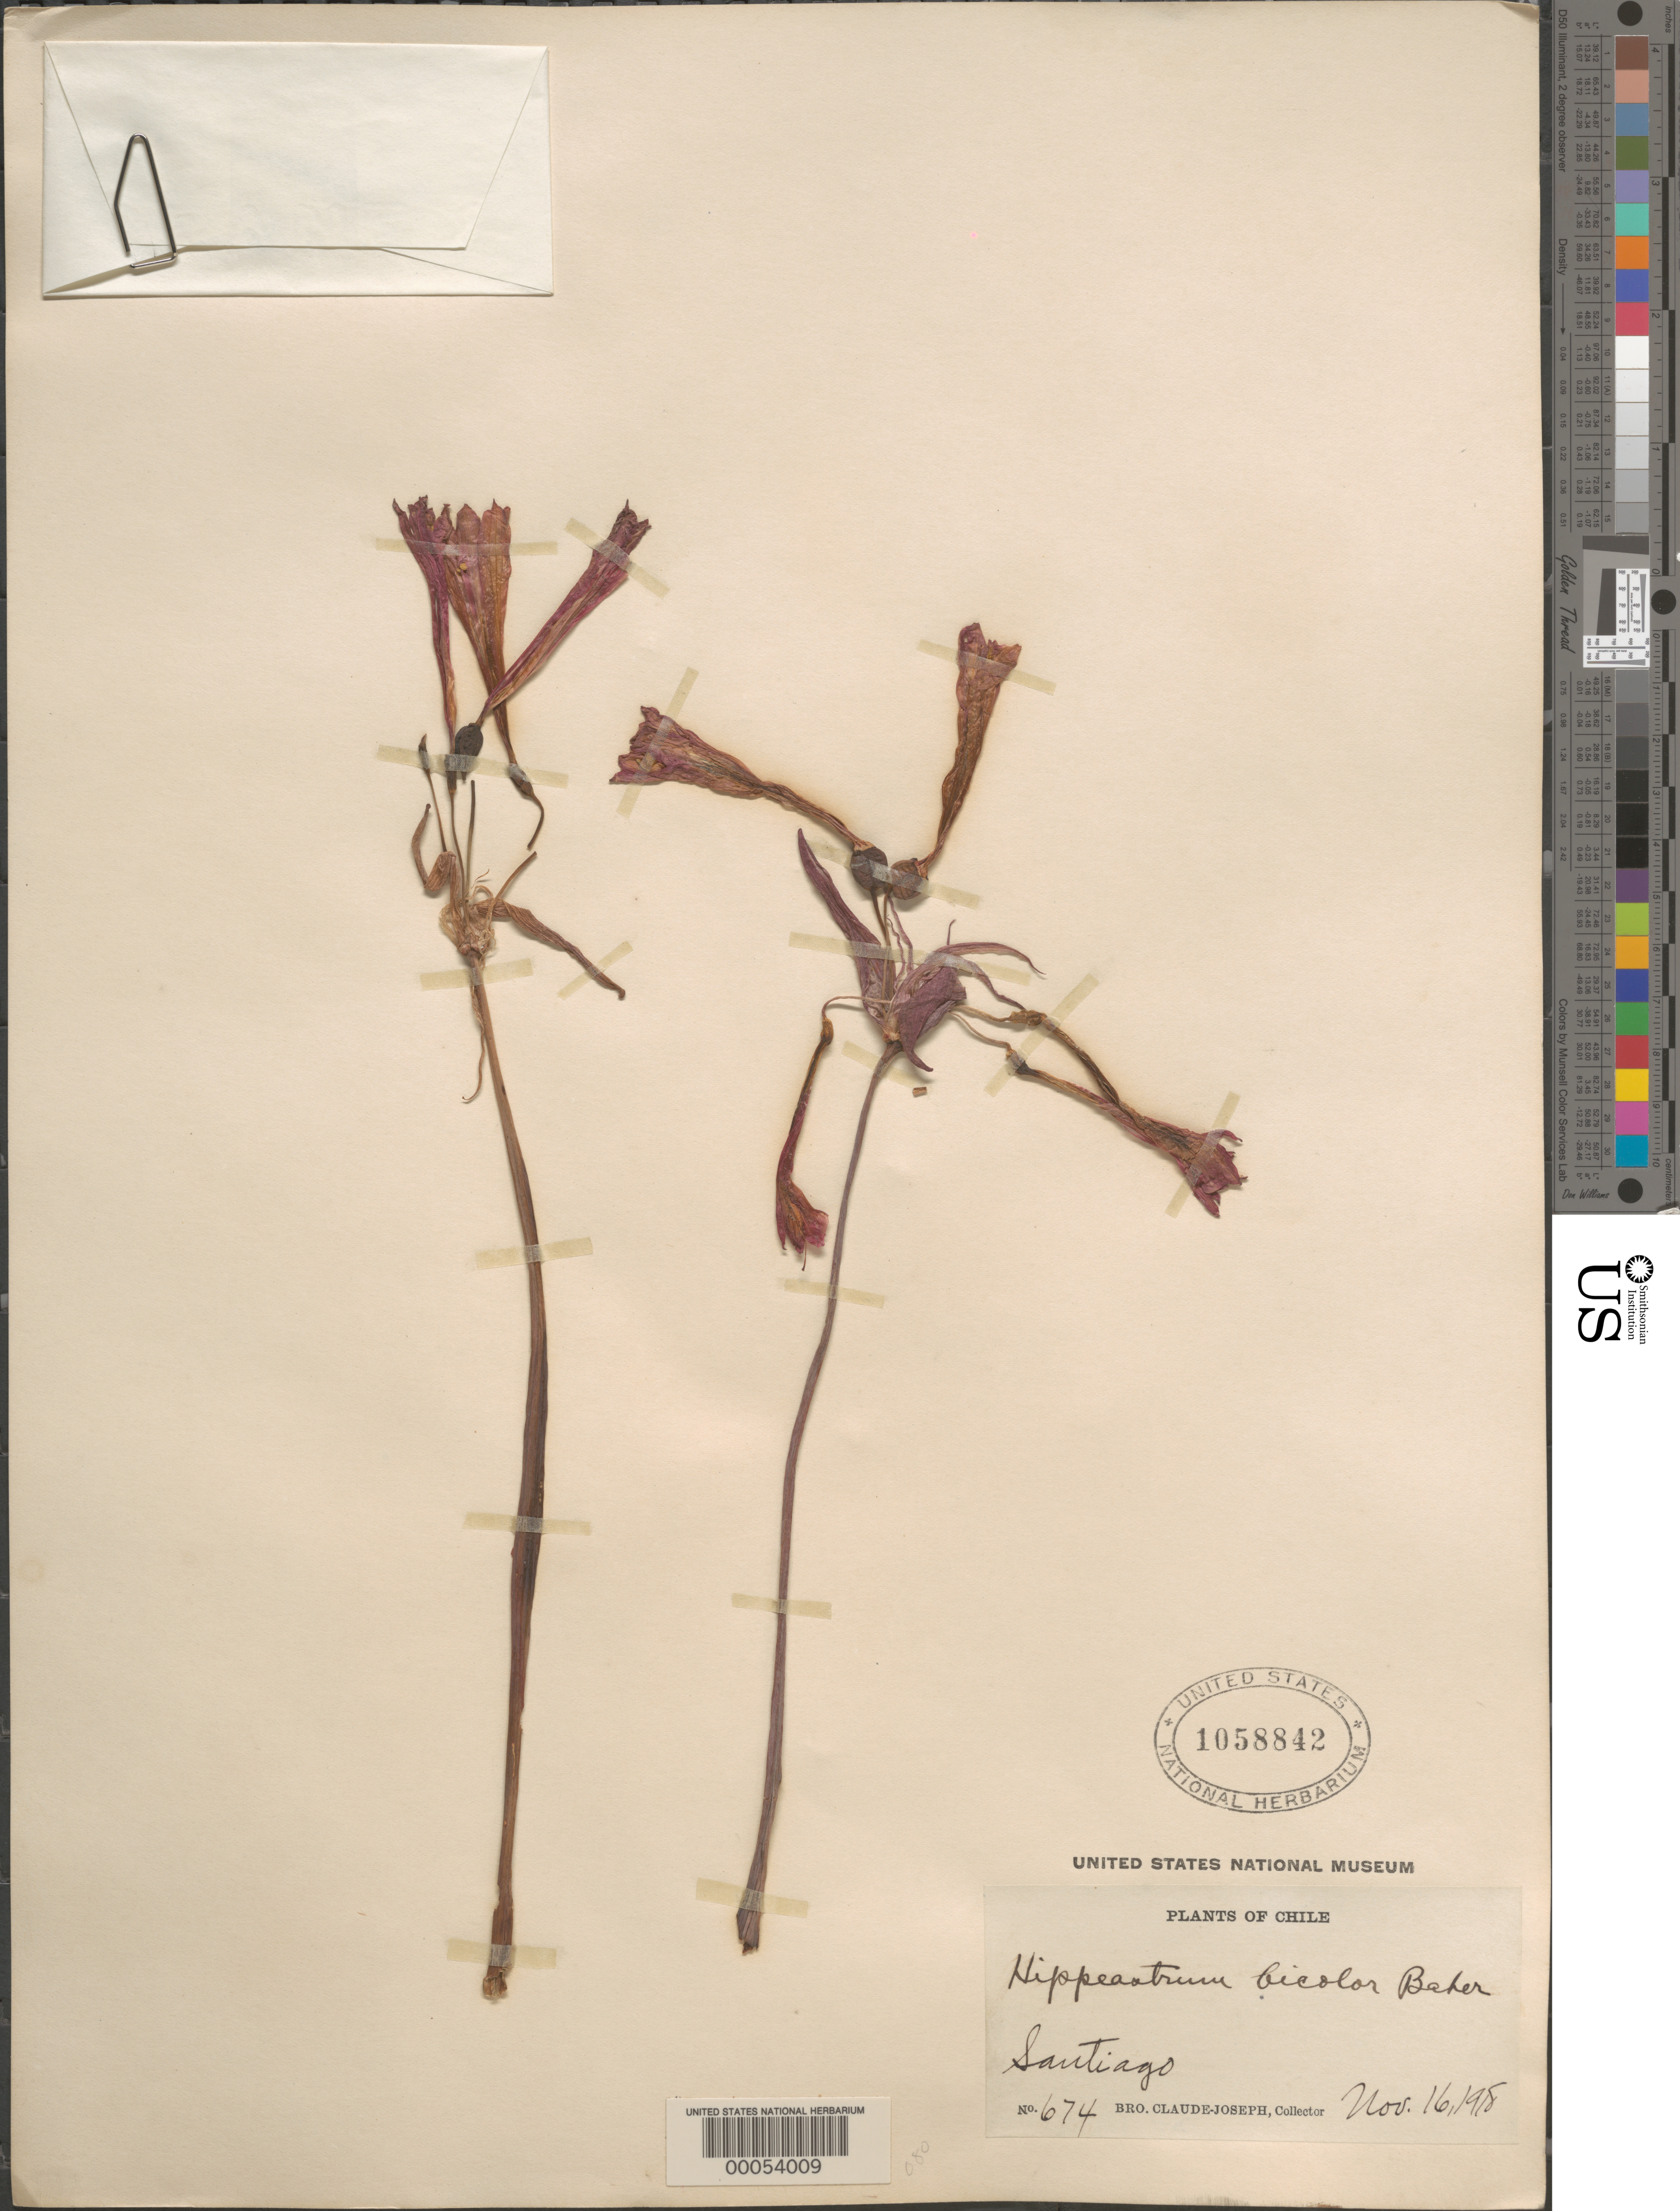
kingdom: Plantae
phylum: Tracheophyta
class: Liliopsida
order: Asparagales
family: Amaryllidaceae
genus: Hippeastrum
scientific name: Hippeastrum bicolor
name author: Baker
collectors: Bro. Claude-Joseph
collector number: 674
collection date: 1918-11-16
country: Chile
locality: Santiago.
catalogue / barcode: US 1058842